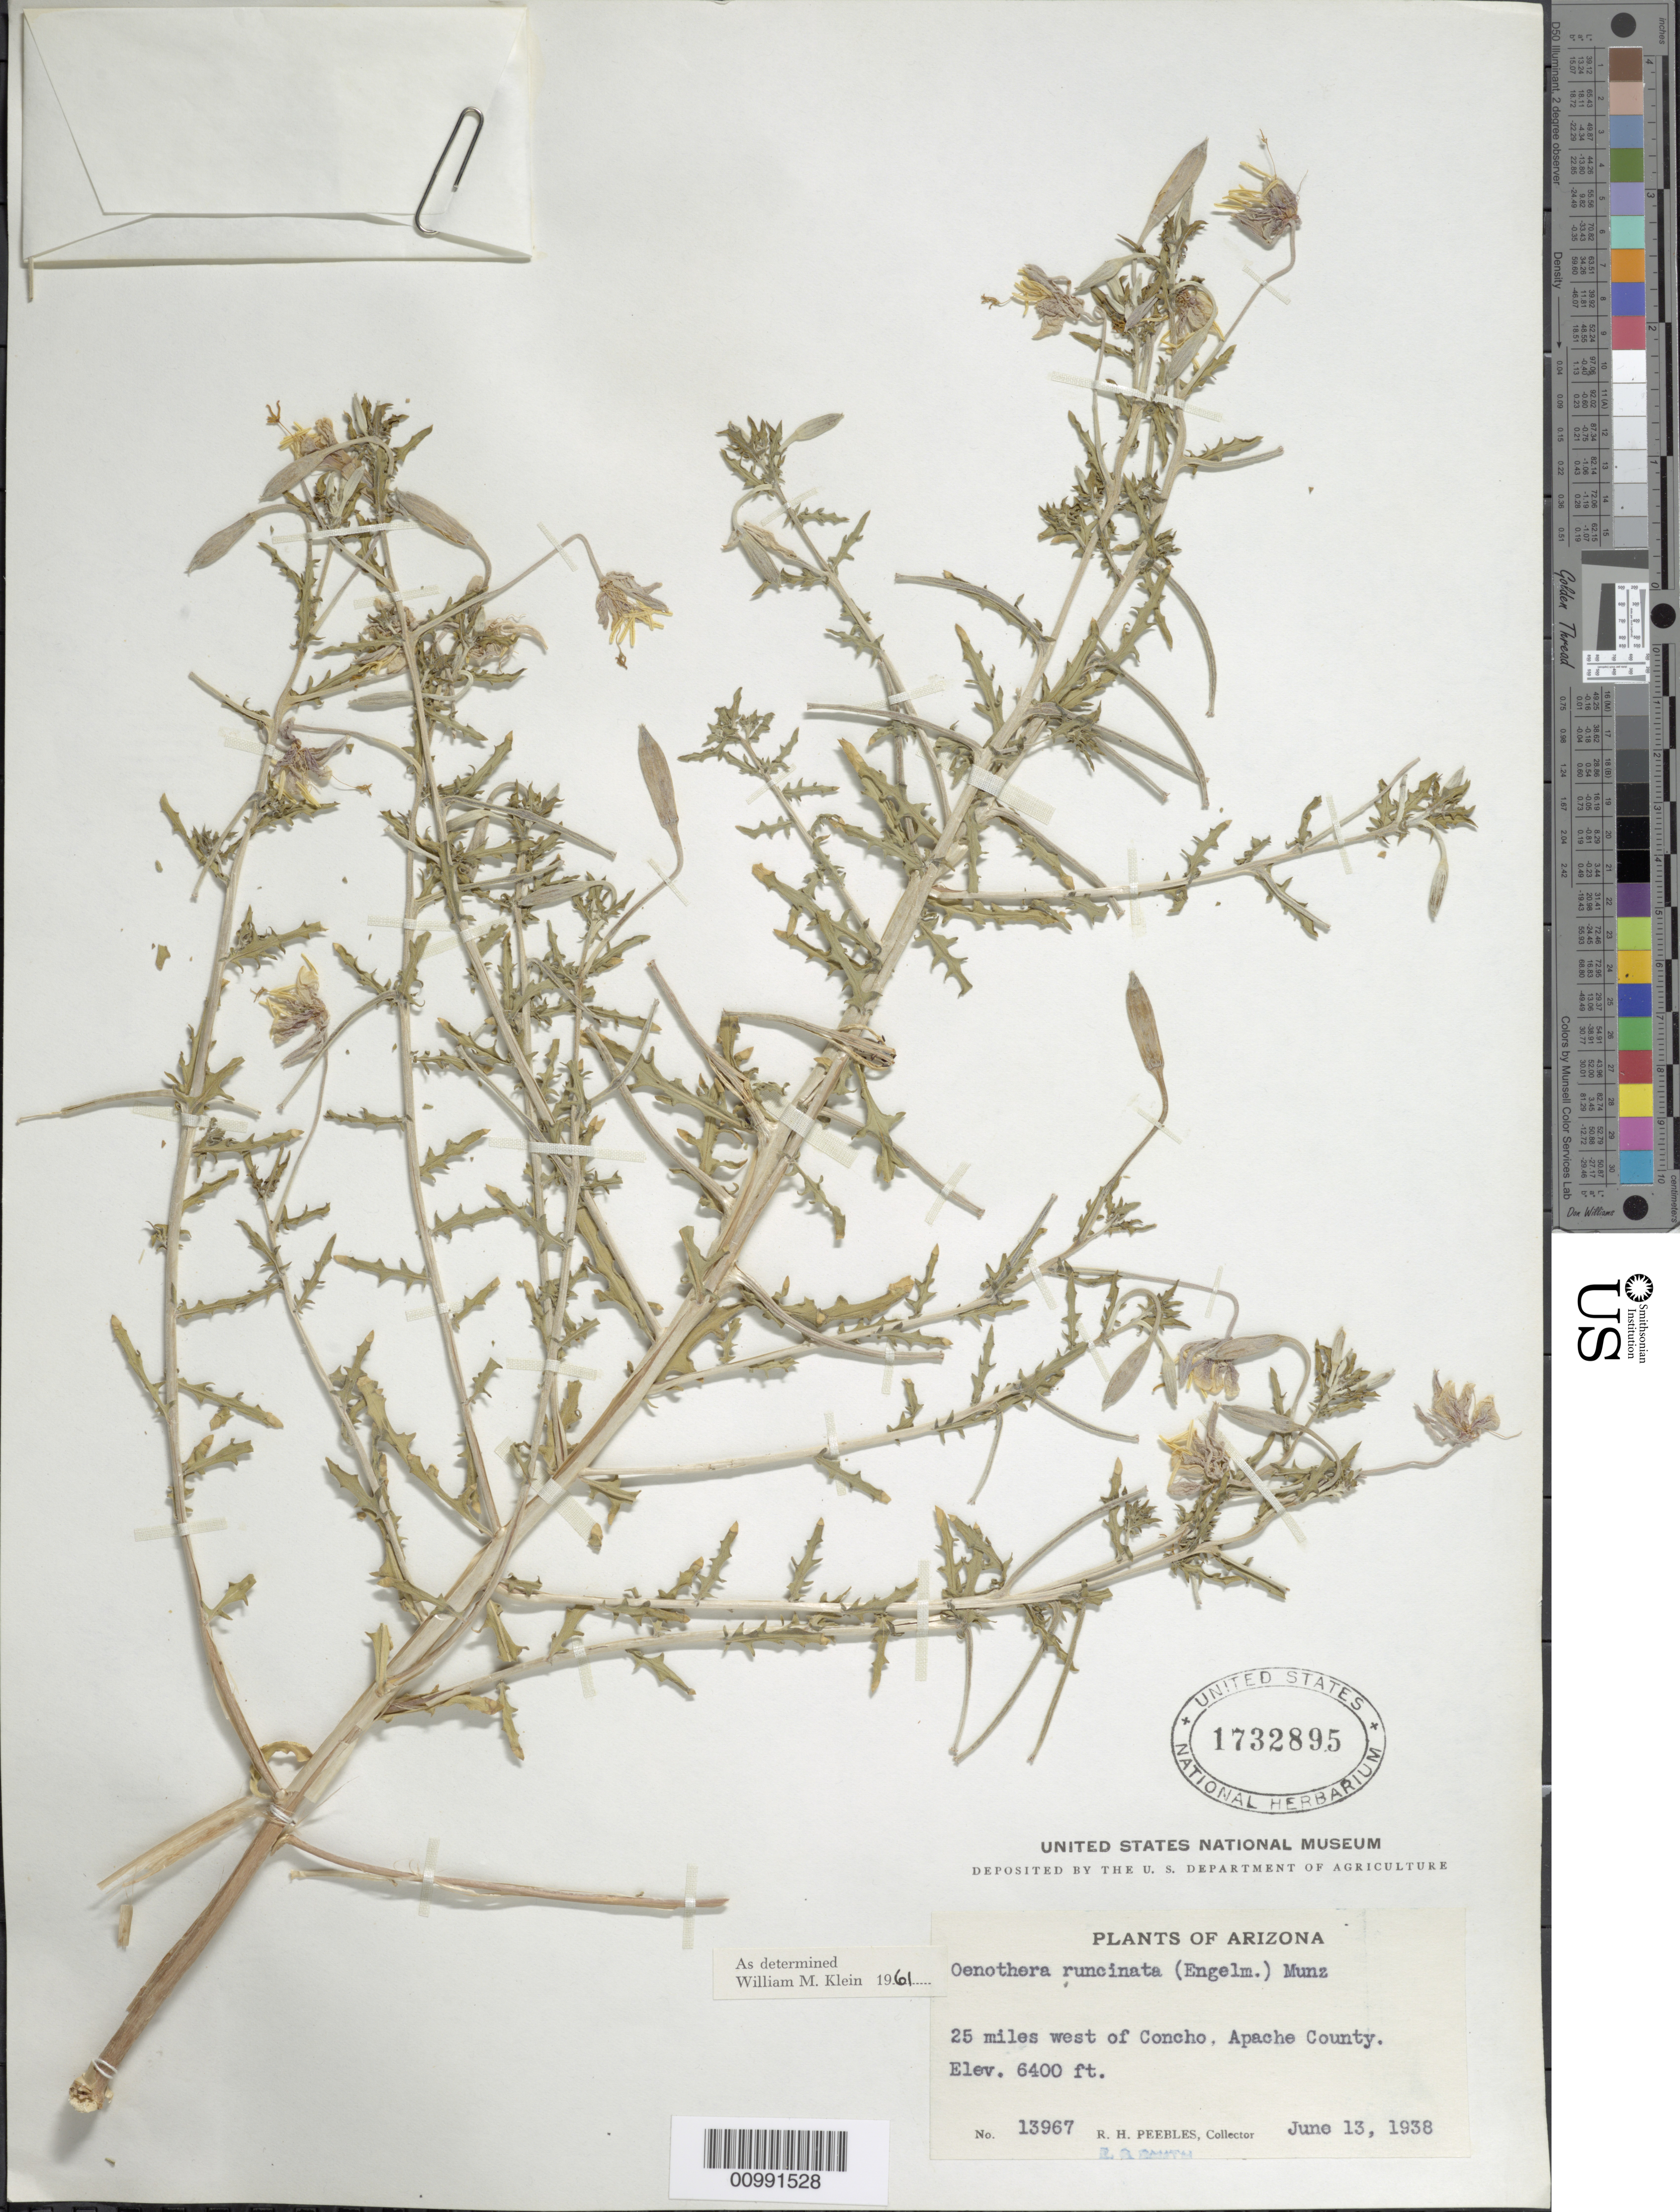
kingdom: Plantae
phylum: Tracheophyta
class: Magnoliopsida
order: Myrtales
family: Onagraceae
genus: Oenothera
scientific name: Oenothera pallida subsp. runcinata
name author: (Engelm.) Munz & W.M. Klein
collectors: R. H. Peebles & E. G. Smith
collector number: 13967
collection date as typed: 13 Jun 1938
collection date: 1938-06-13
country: United States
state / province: Arizona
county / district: Apache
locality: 25 miles W of Concho.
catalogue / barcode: US 1732895